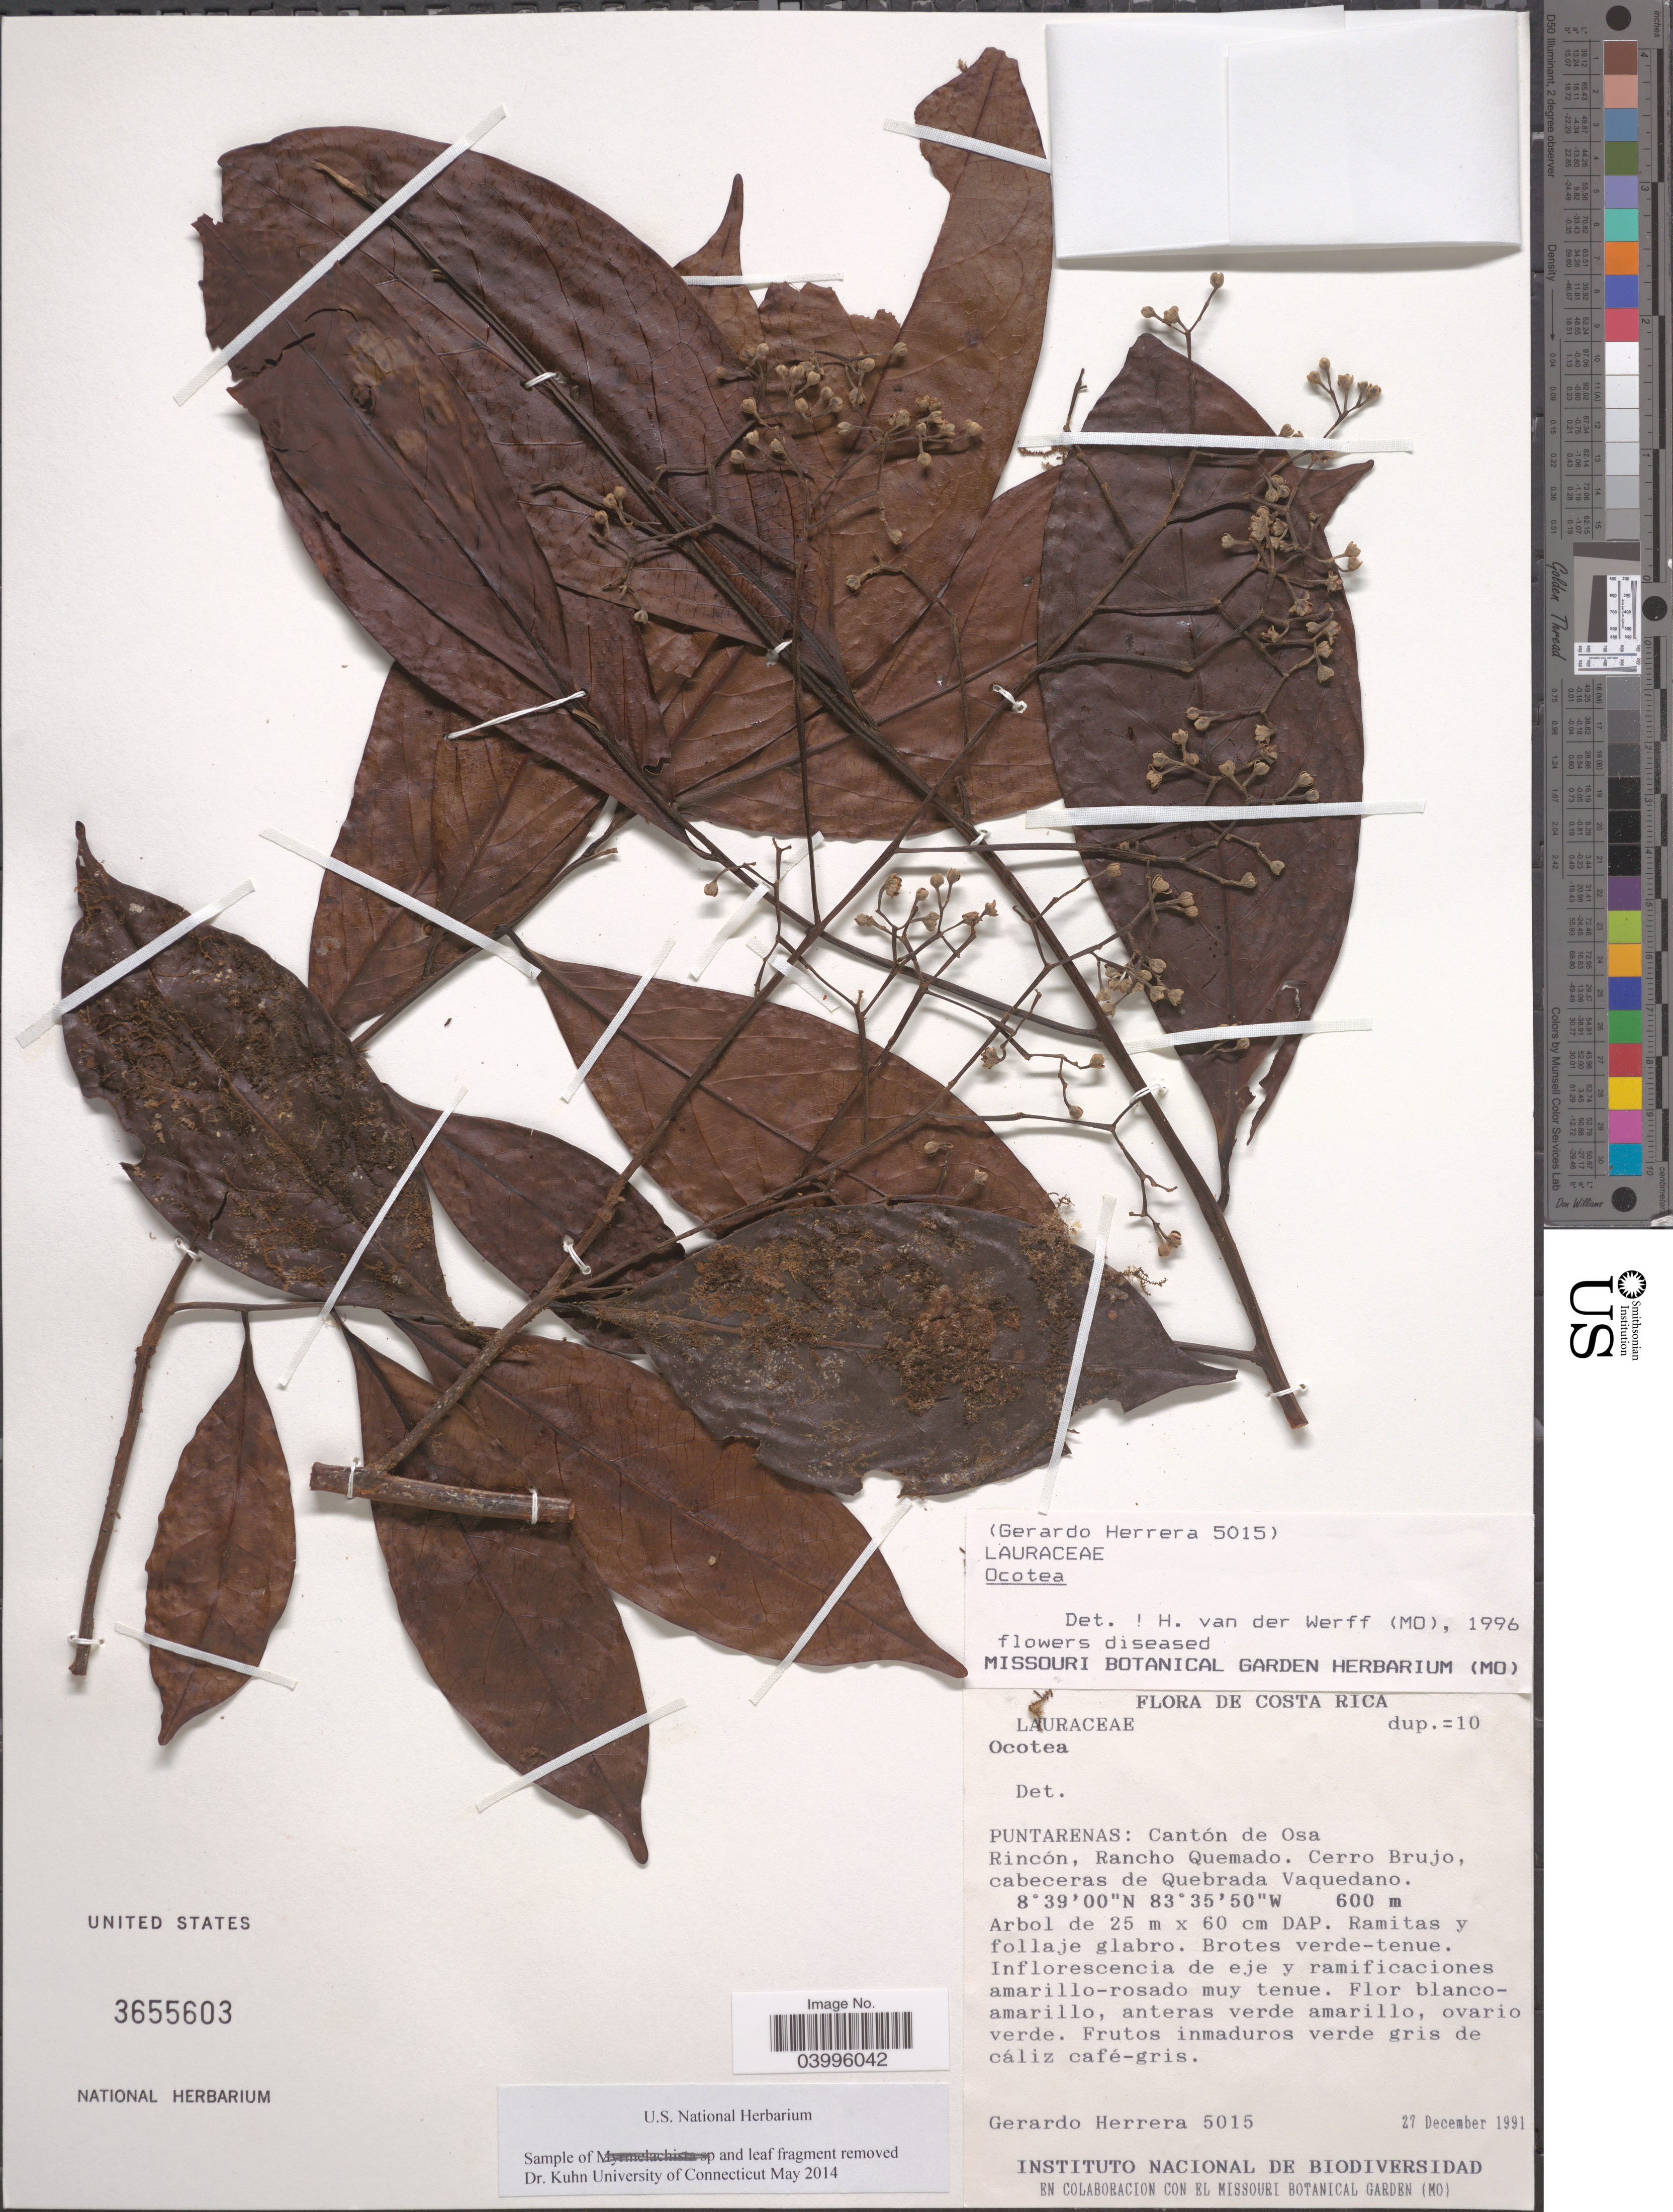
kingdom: Plantae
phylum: Tracheophyta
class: Magnoliopsida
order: Laurales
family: Lauraceae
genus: Ocotea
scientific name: Ocotea sp.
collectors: G. Herrera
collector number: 5015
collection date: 1991-12-27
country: Costa Rica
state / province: Puntarenas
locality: Cantón de Osa Rincón, Rancho Quemado. Cerro Brujo, cabeceras de Quebrada Vaquedano.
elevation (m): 600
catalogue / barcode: US 3655603